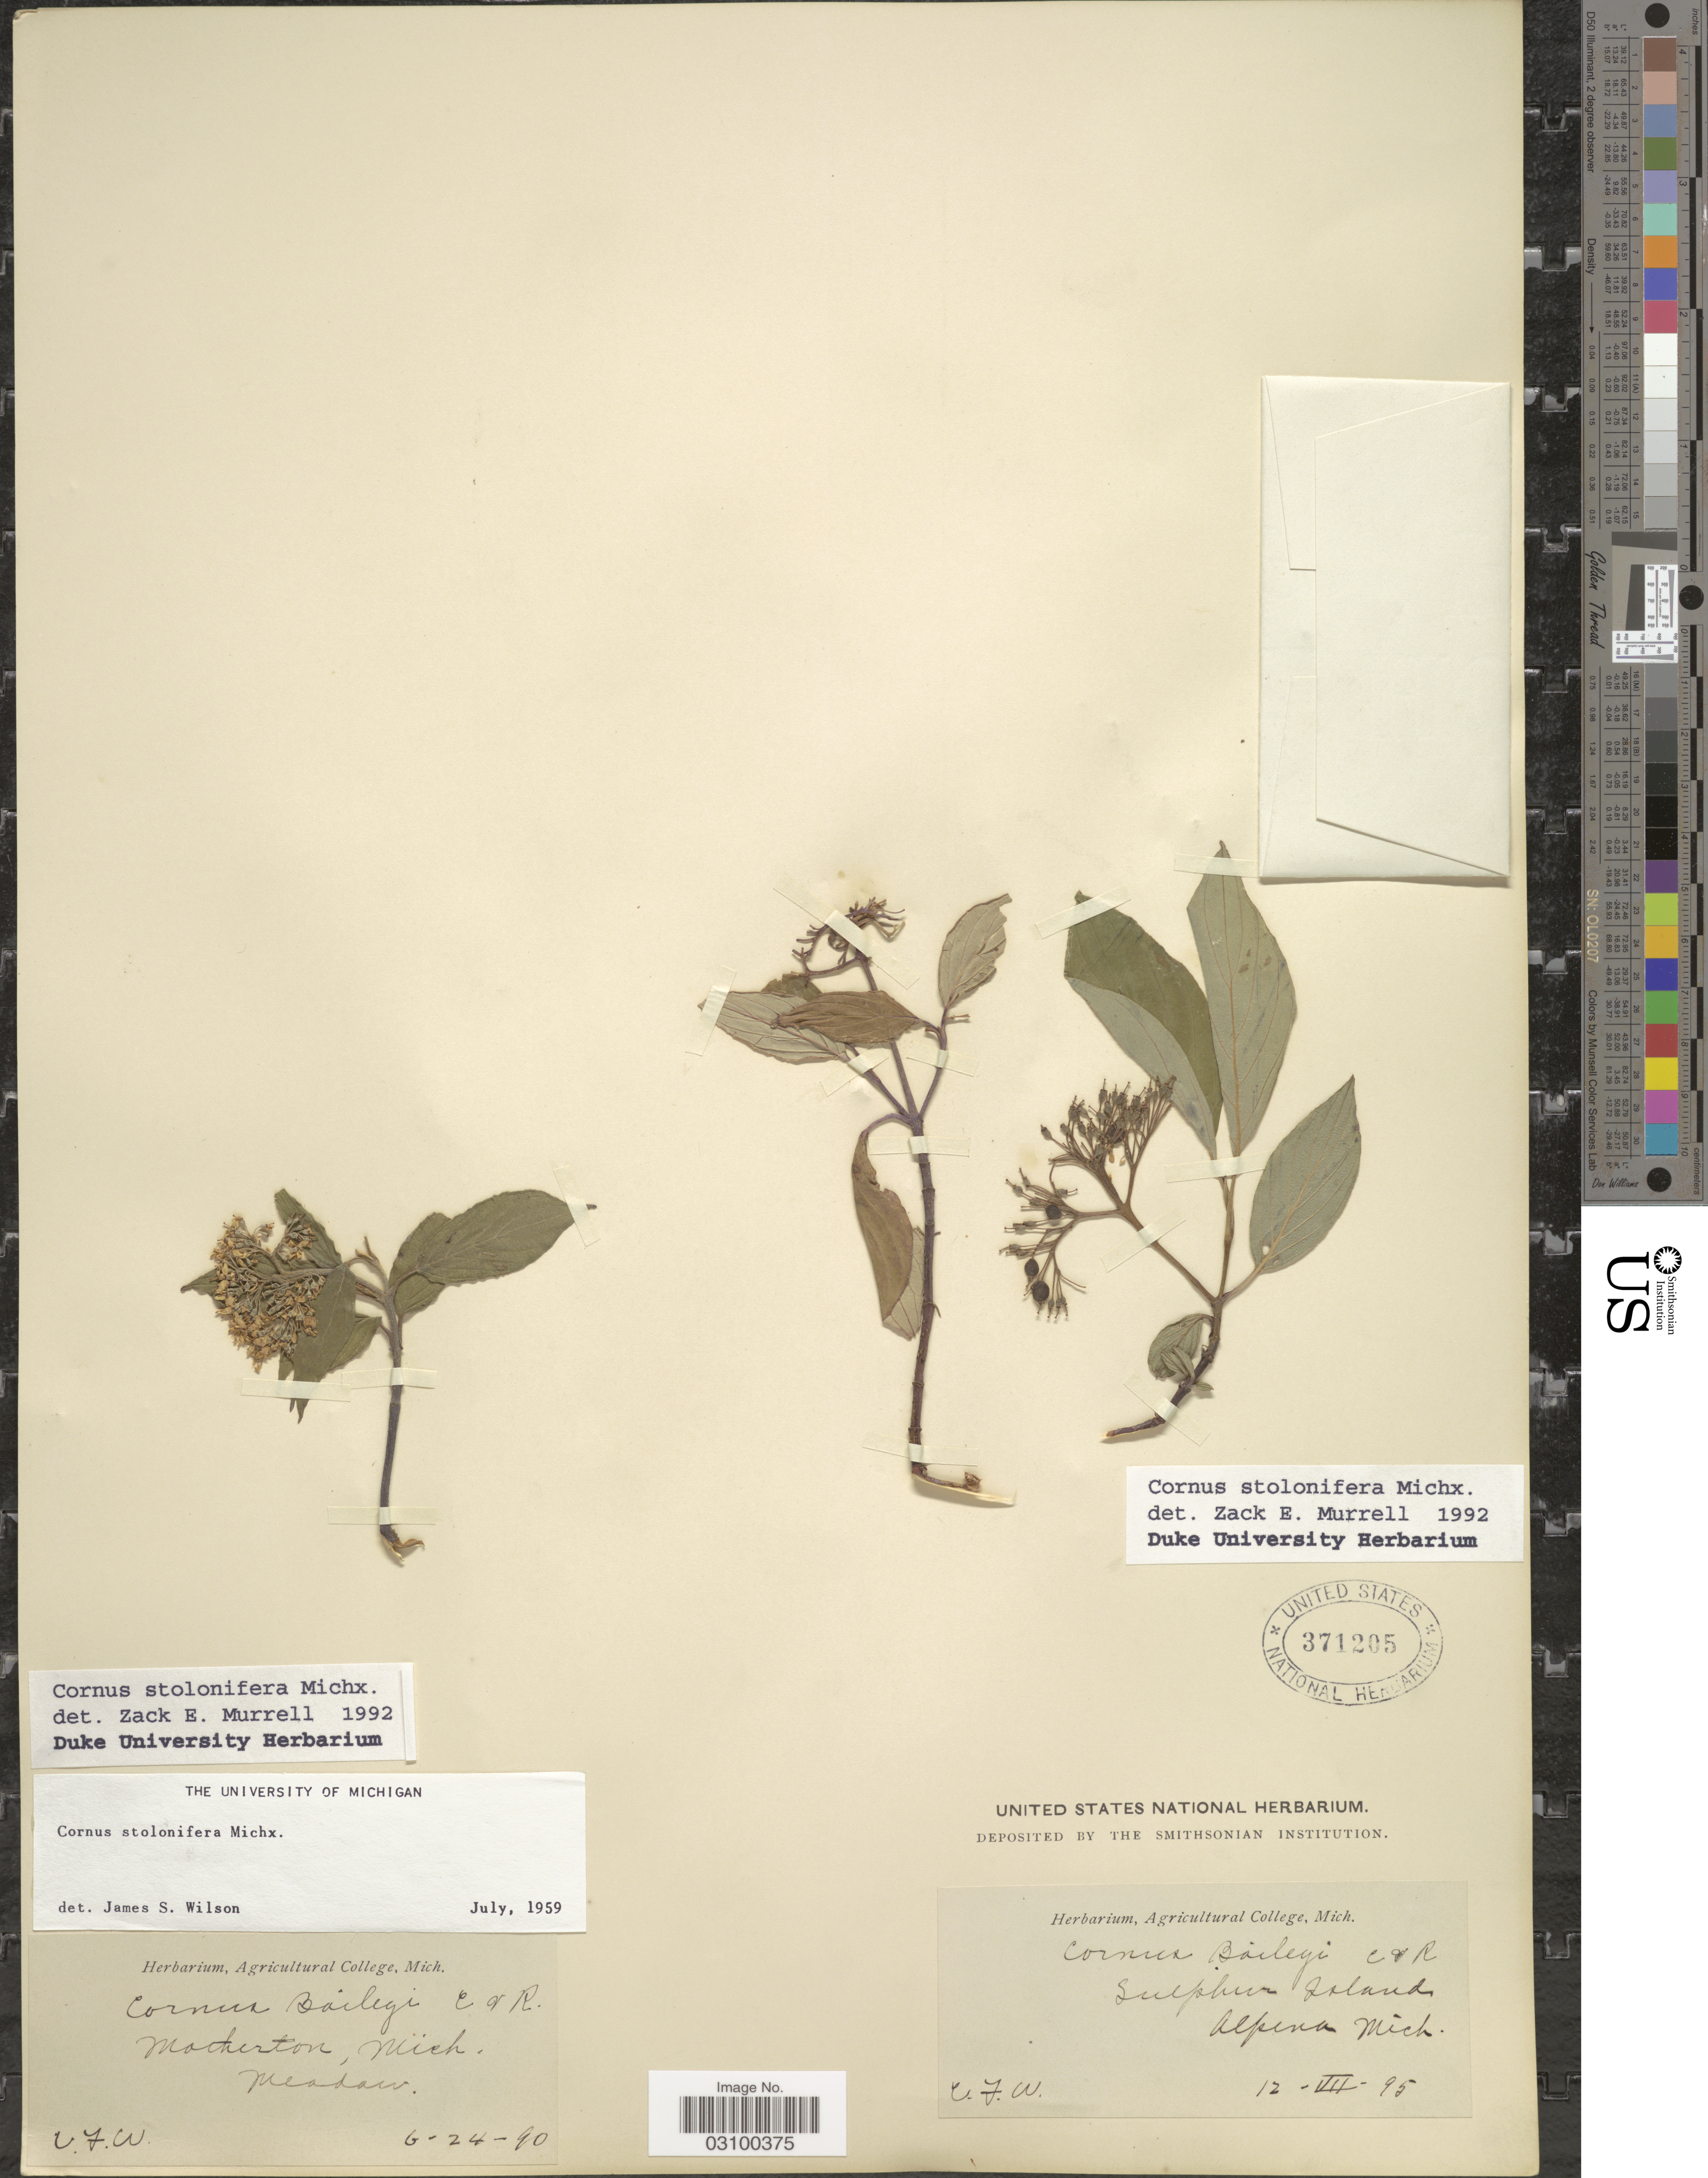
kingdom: Plantae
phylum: Tracheophyta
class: Magnoliopsida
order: Cornales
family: Cornaceae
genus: Cornus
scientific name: Cornus sericea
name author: L.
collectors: C. F. W.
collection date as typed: Transcribed d/m/y: 24/6/90 to 12/7/95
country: United States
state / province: Michigan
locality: Matherton, Mich. Sulphur Island, Alpina Mich.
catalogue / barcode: US 371205